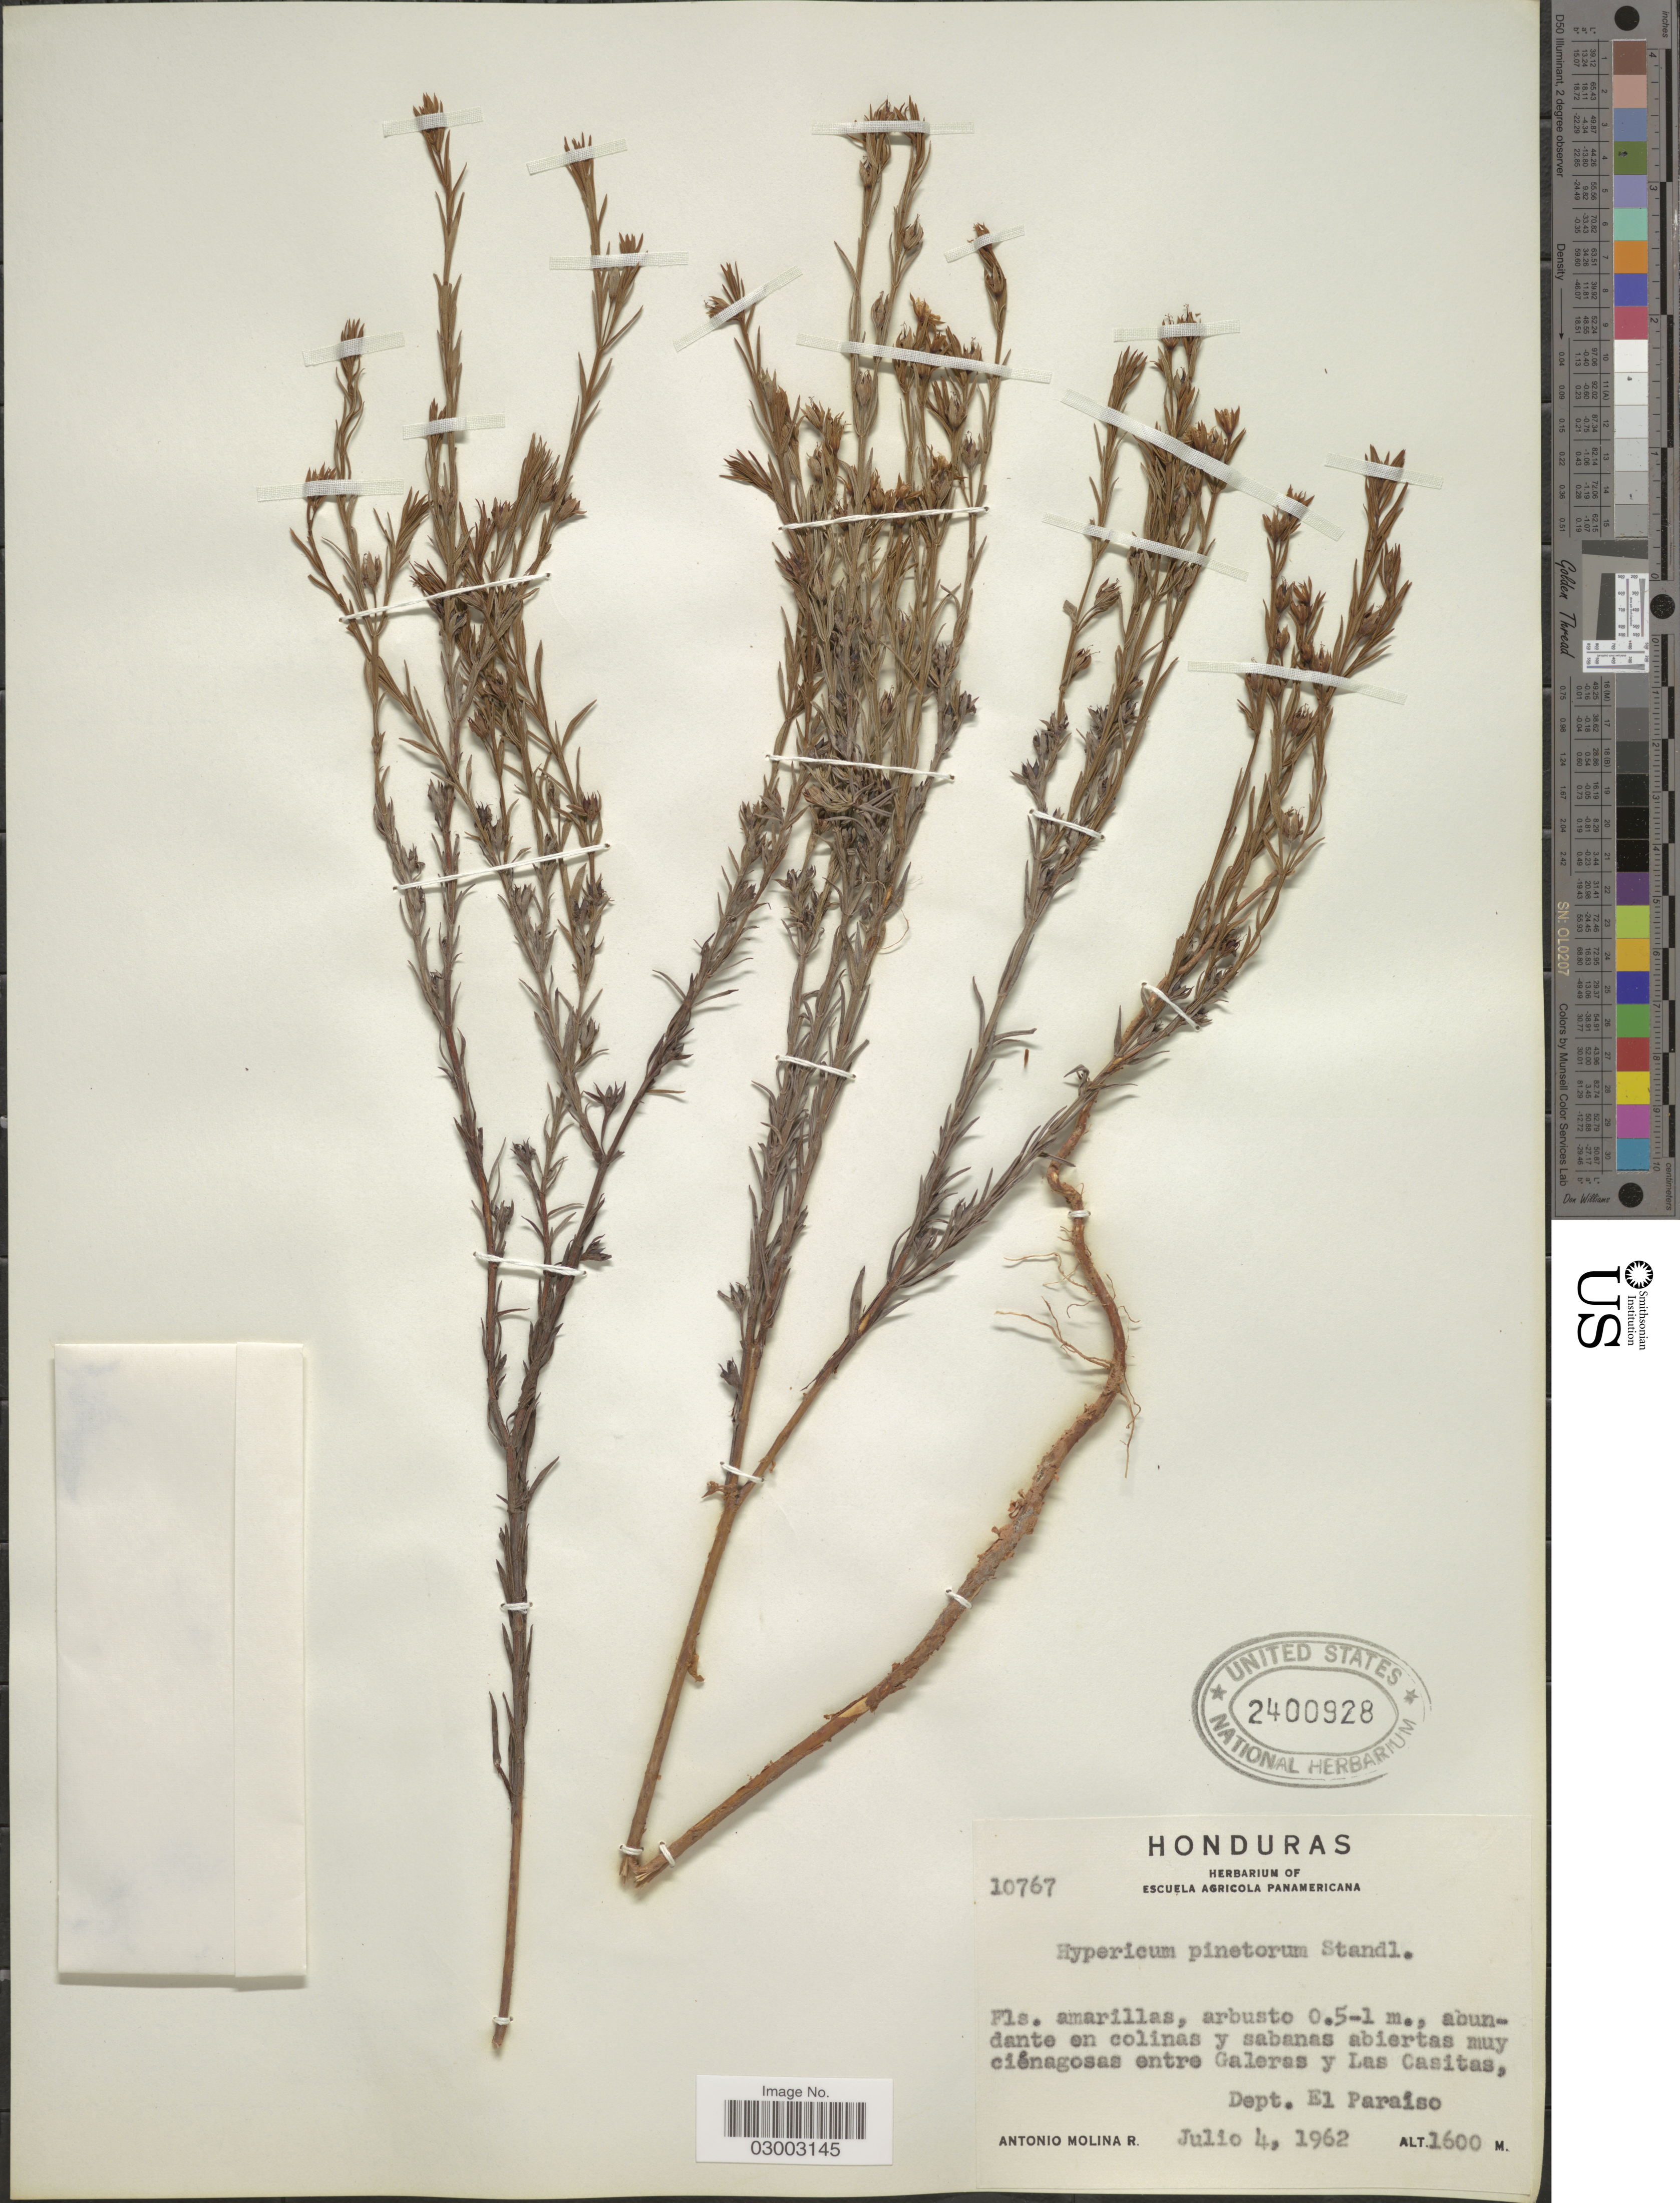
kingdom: Plantae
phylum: Tracheophyta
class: Magnoliopsida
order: Malpighiales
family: Hypericaceae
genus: Hypericum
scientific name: Hypericum gnidioides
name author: Seem.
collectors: A. Molina R.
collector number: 10767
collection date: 1962-07-04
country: Honduras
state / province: El Paraíso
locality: Abundante en colinas y sabanas abiertas muy ciénagosas entre Galeras y Las Casitas, Dept. El Paraiso.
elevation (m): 1600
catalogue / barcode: US 2400928